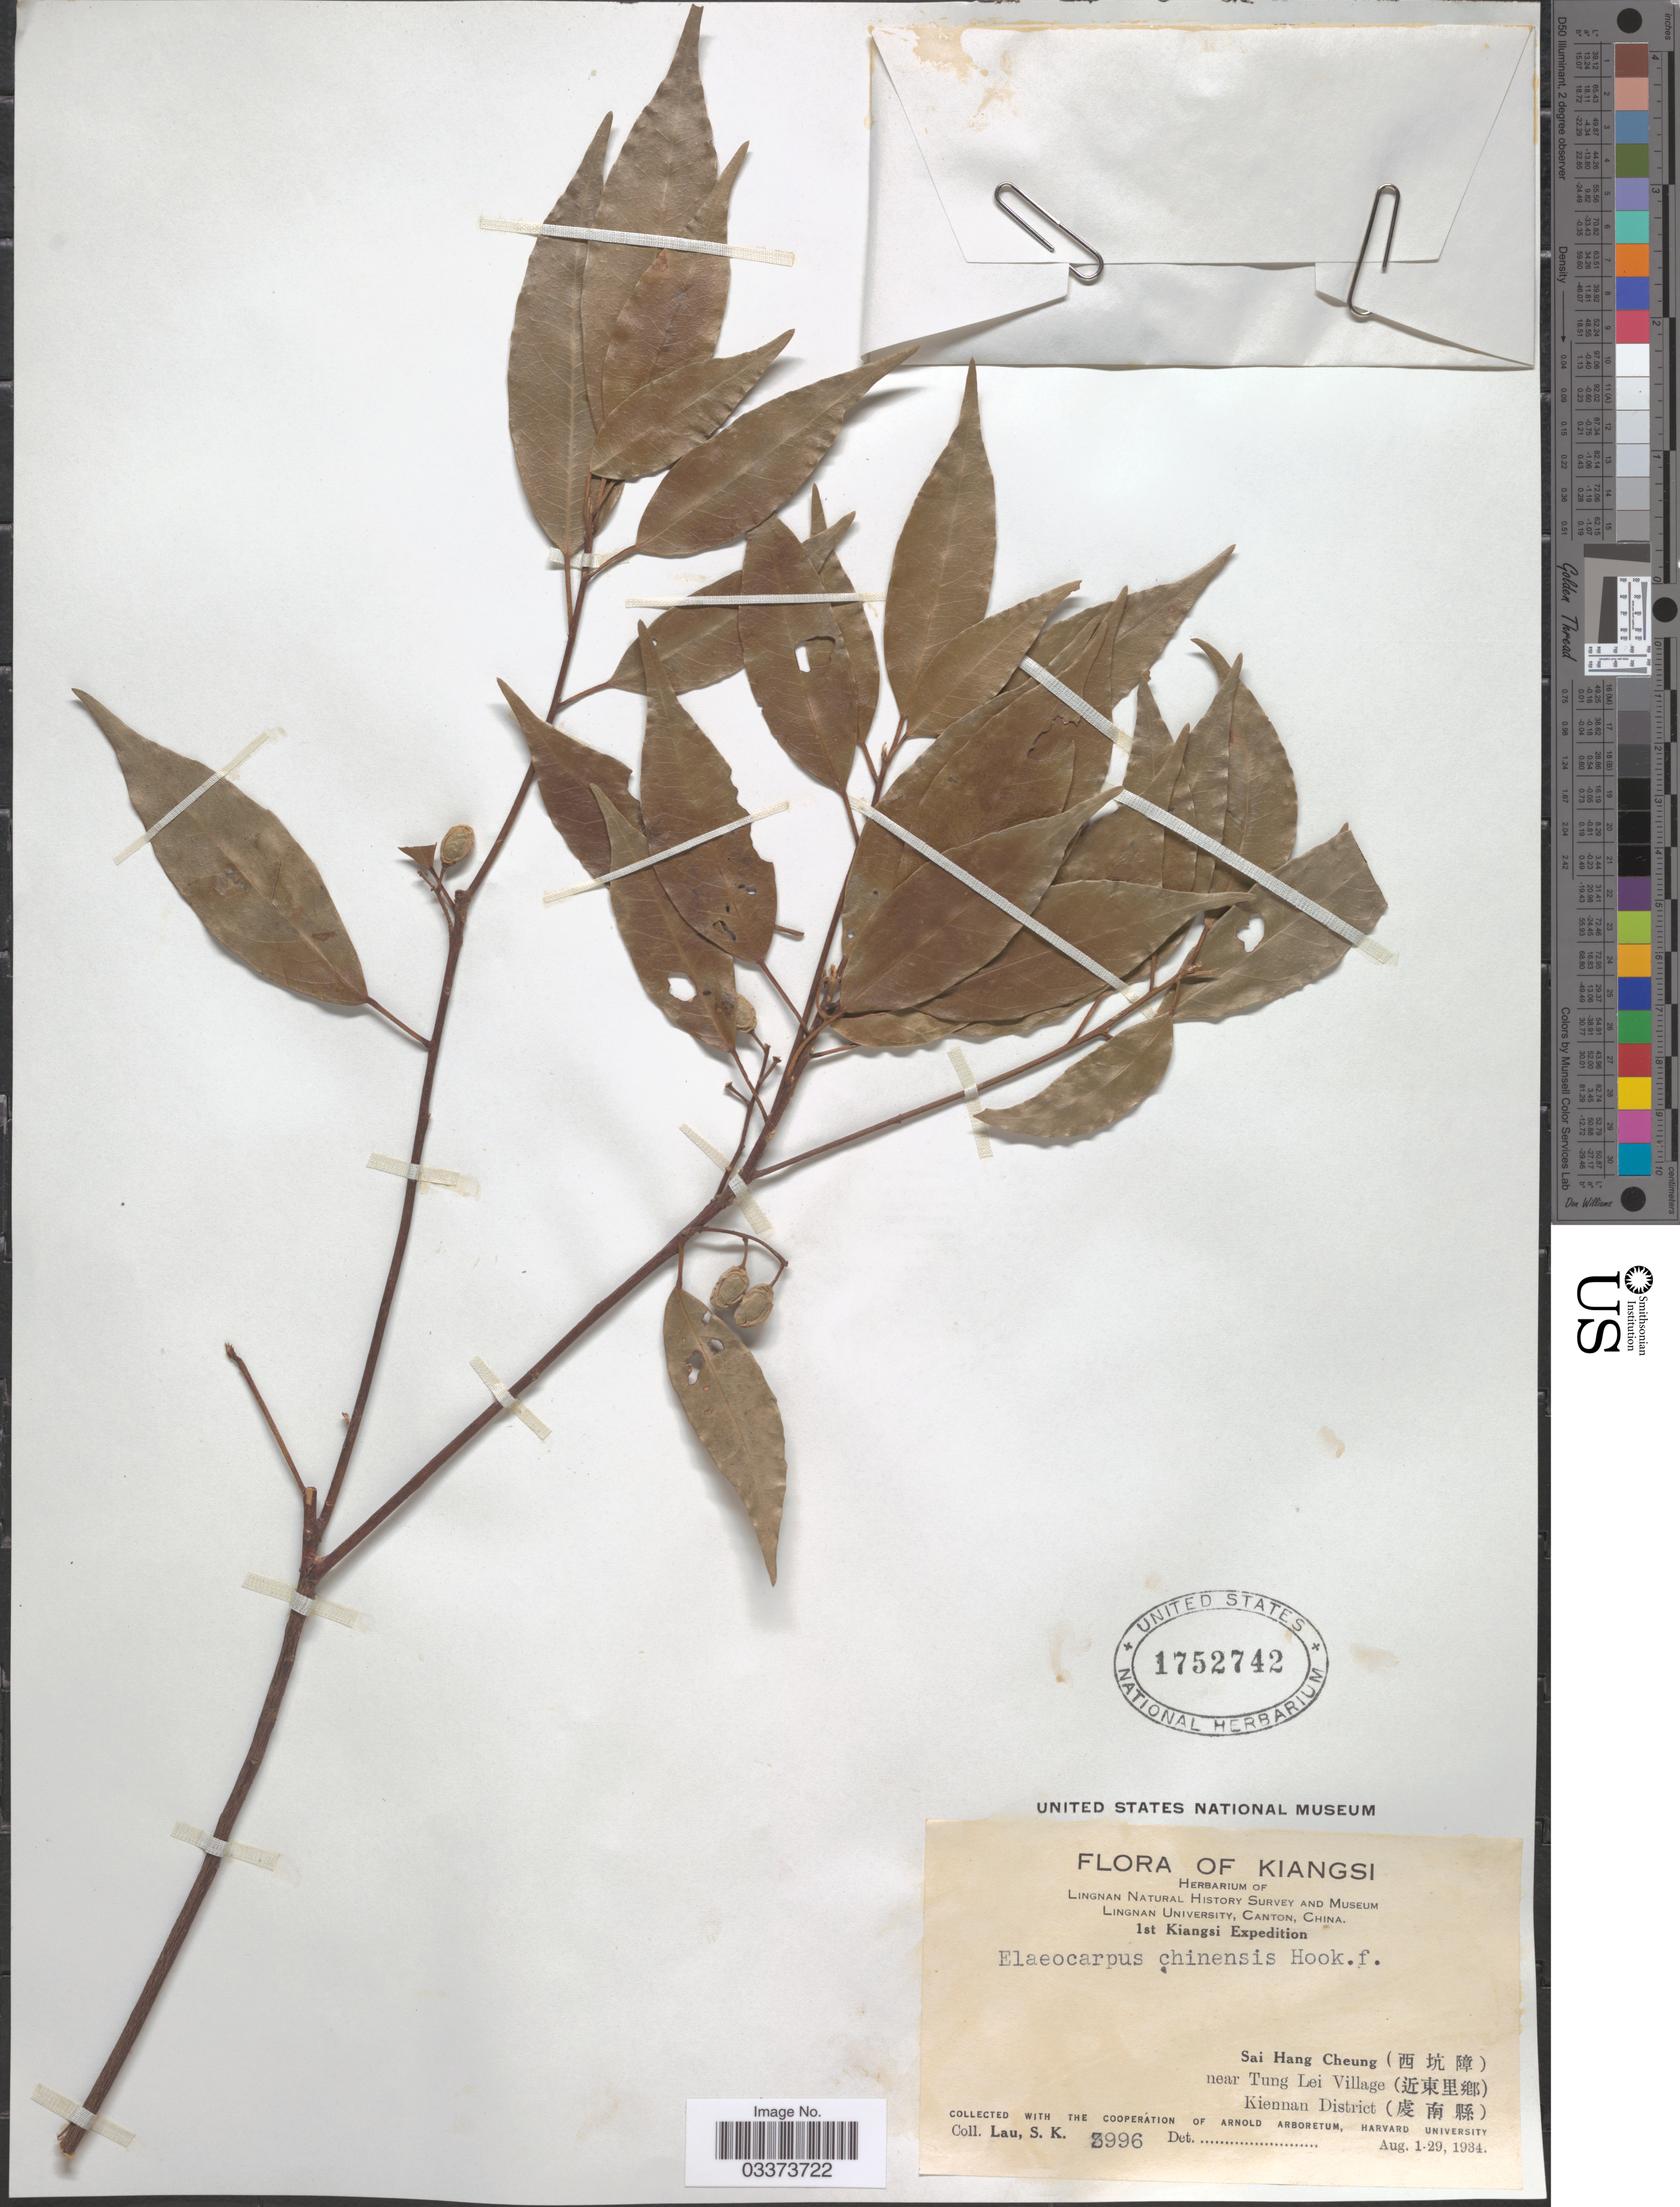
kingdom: Plantae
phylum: Tracheophyta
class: Magnoliopsida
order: Oxalidales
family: Elaeocarpaceae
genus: Elaeocarpus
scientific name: Elaeocarpus chinensis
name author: (A. Gray & Ch) Hook. f.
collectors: S. K. Lau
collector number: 3996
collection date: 1934-08-01/1934-08-29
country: China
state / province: Jiangxi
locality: Kiangsi, Sai Hang Cheung (X) near Tung Lei Village (X) Kiennan District (X).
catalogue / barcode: US 1752742